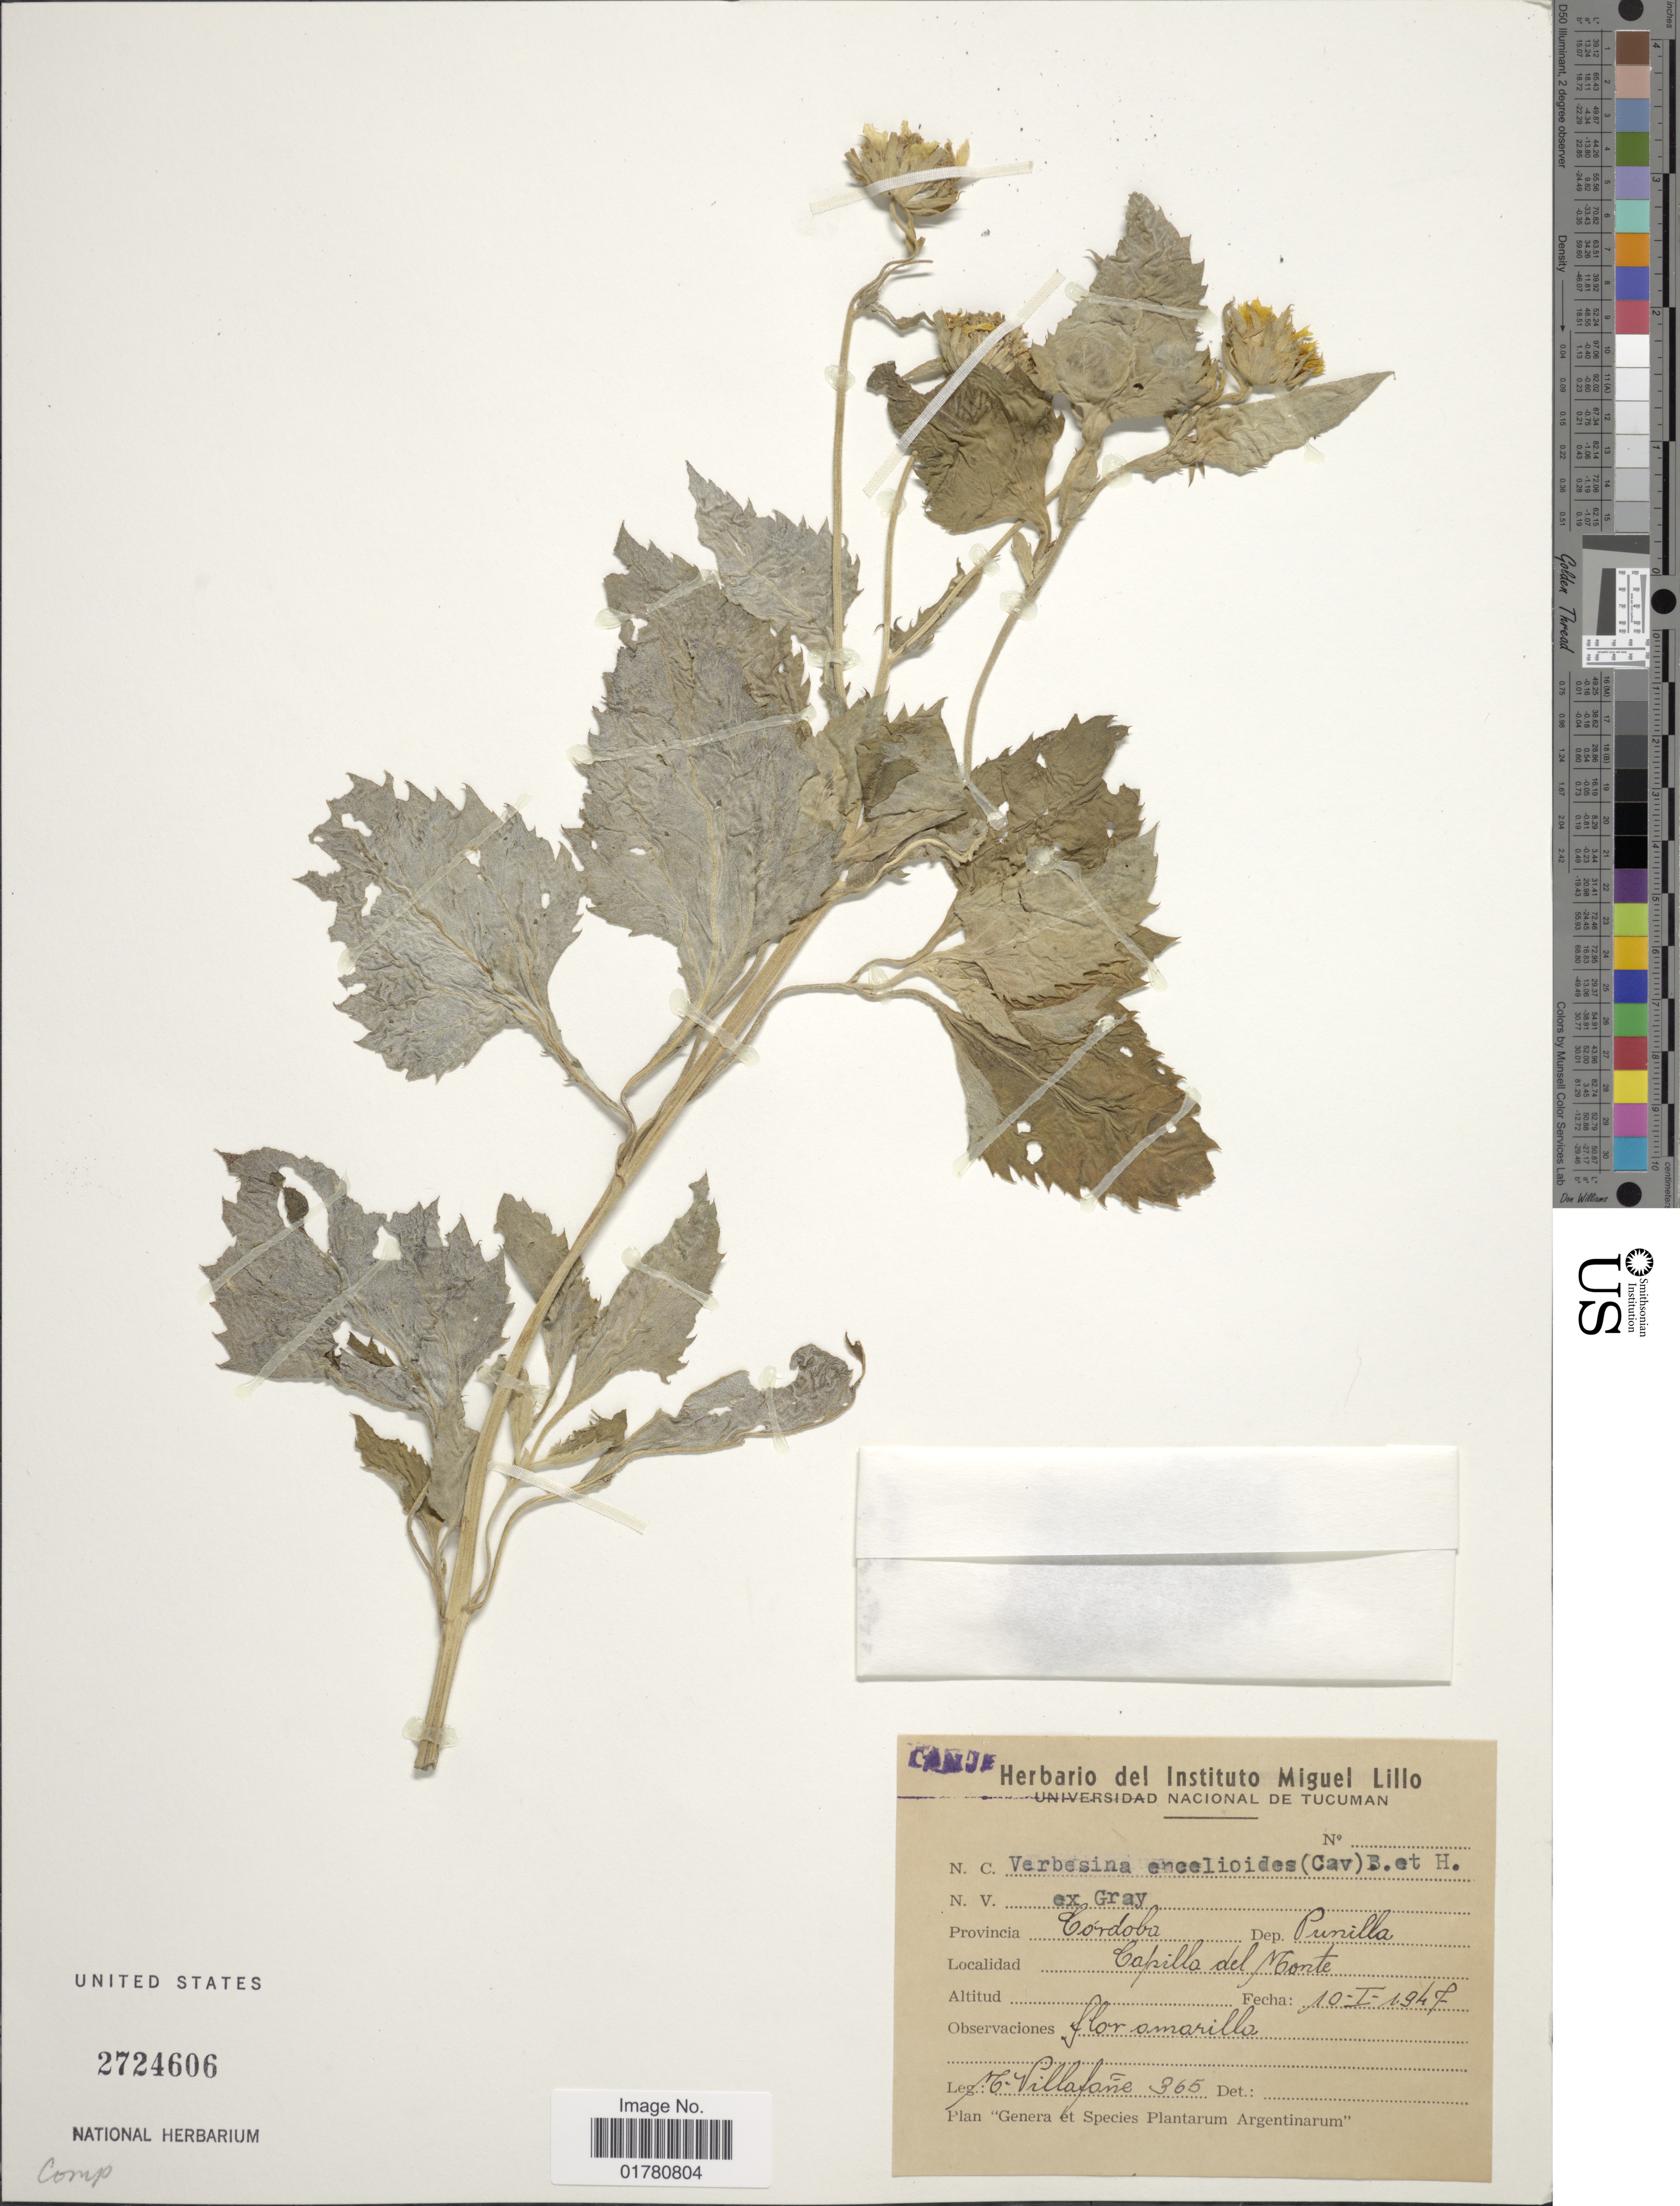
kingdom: Plantae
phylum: Tracheophyta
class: Magnoliopsida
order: Asterales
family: Asteraceae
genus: Verbesina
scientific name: Verbesina encelioides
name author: (Cav.) Benth. & Hook. ex A. Gray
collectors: M. Villafane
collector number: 365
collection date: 1947-01-10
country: Argentina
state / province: Cordoba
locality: Dep Punilla, Capillo del Monte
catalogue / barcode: US 2724606